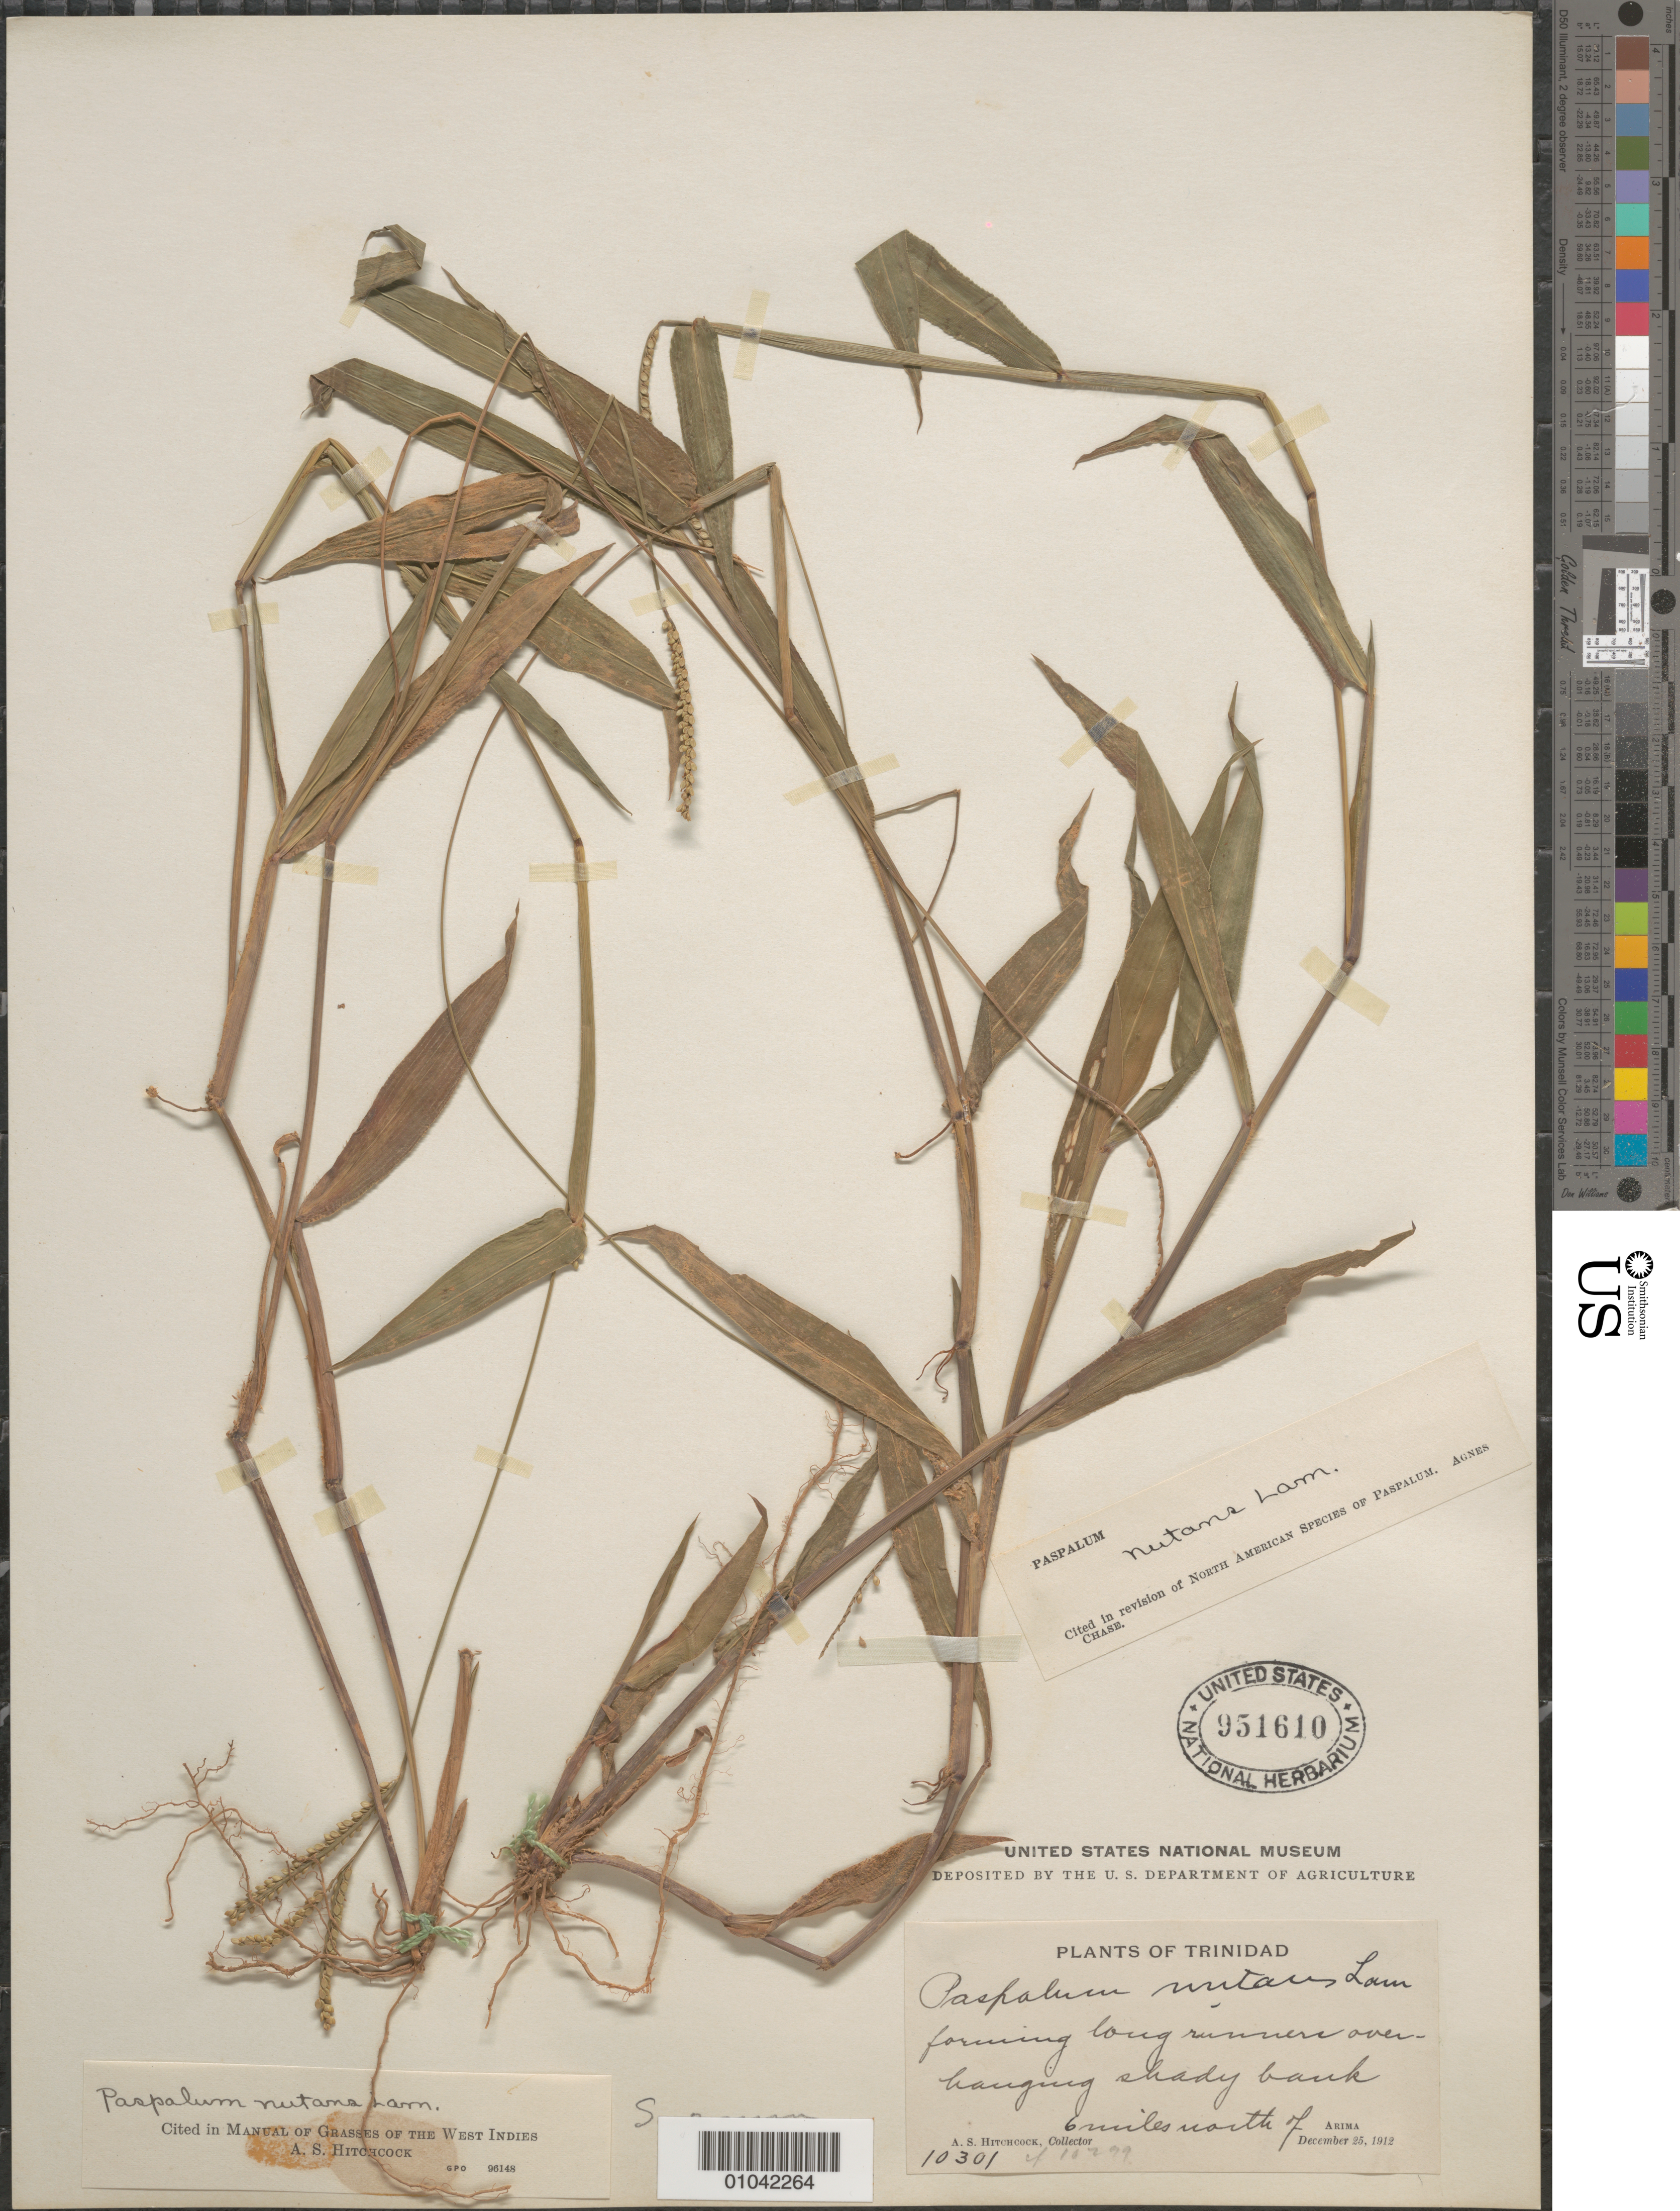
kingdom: Plantae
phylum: Tracheophyta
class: Liliopsida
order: Poales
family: Poaceae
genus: Paspalum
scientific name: Paspalum nutans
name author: Lam.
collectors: A. S. Hitchcock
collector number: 10301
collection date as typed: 25 Dec 1912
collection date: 1912-12-25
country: Trinidad and Tobago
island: Trinidad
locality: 6 miles N of Arima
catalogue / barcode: US 951610